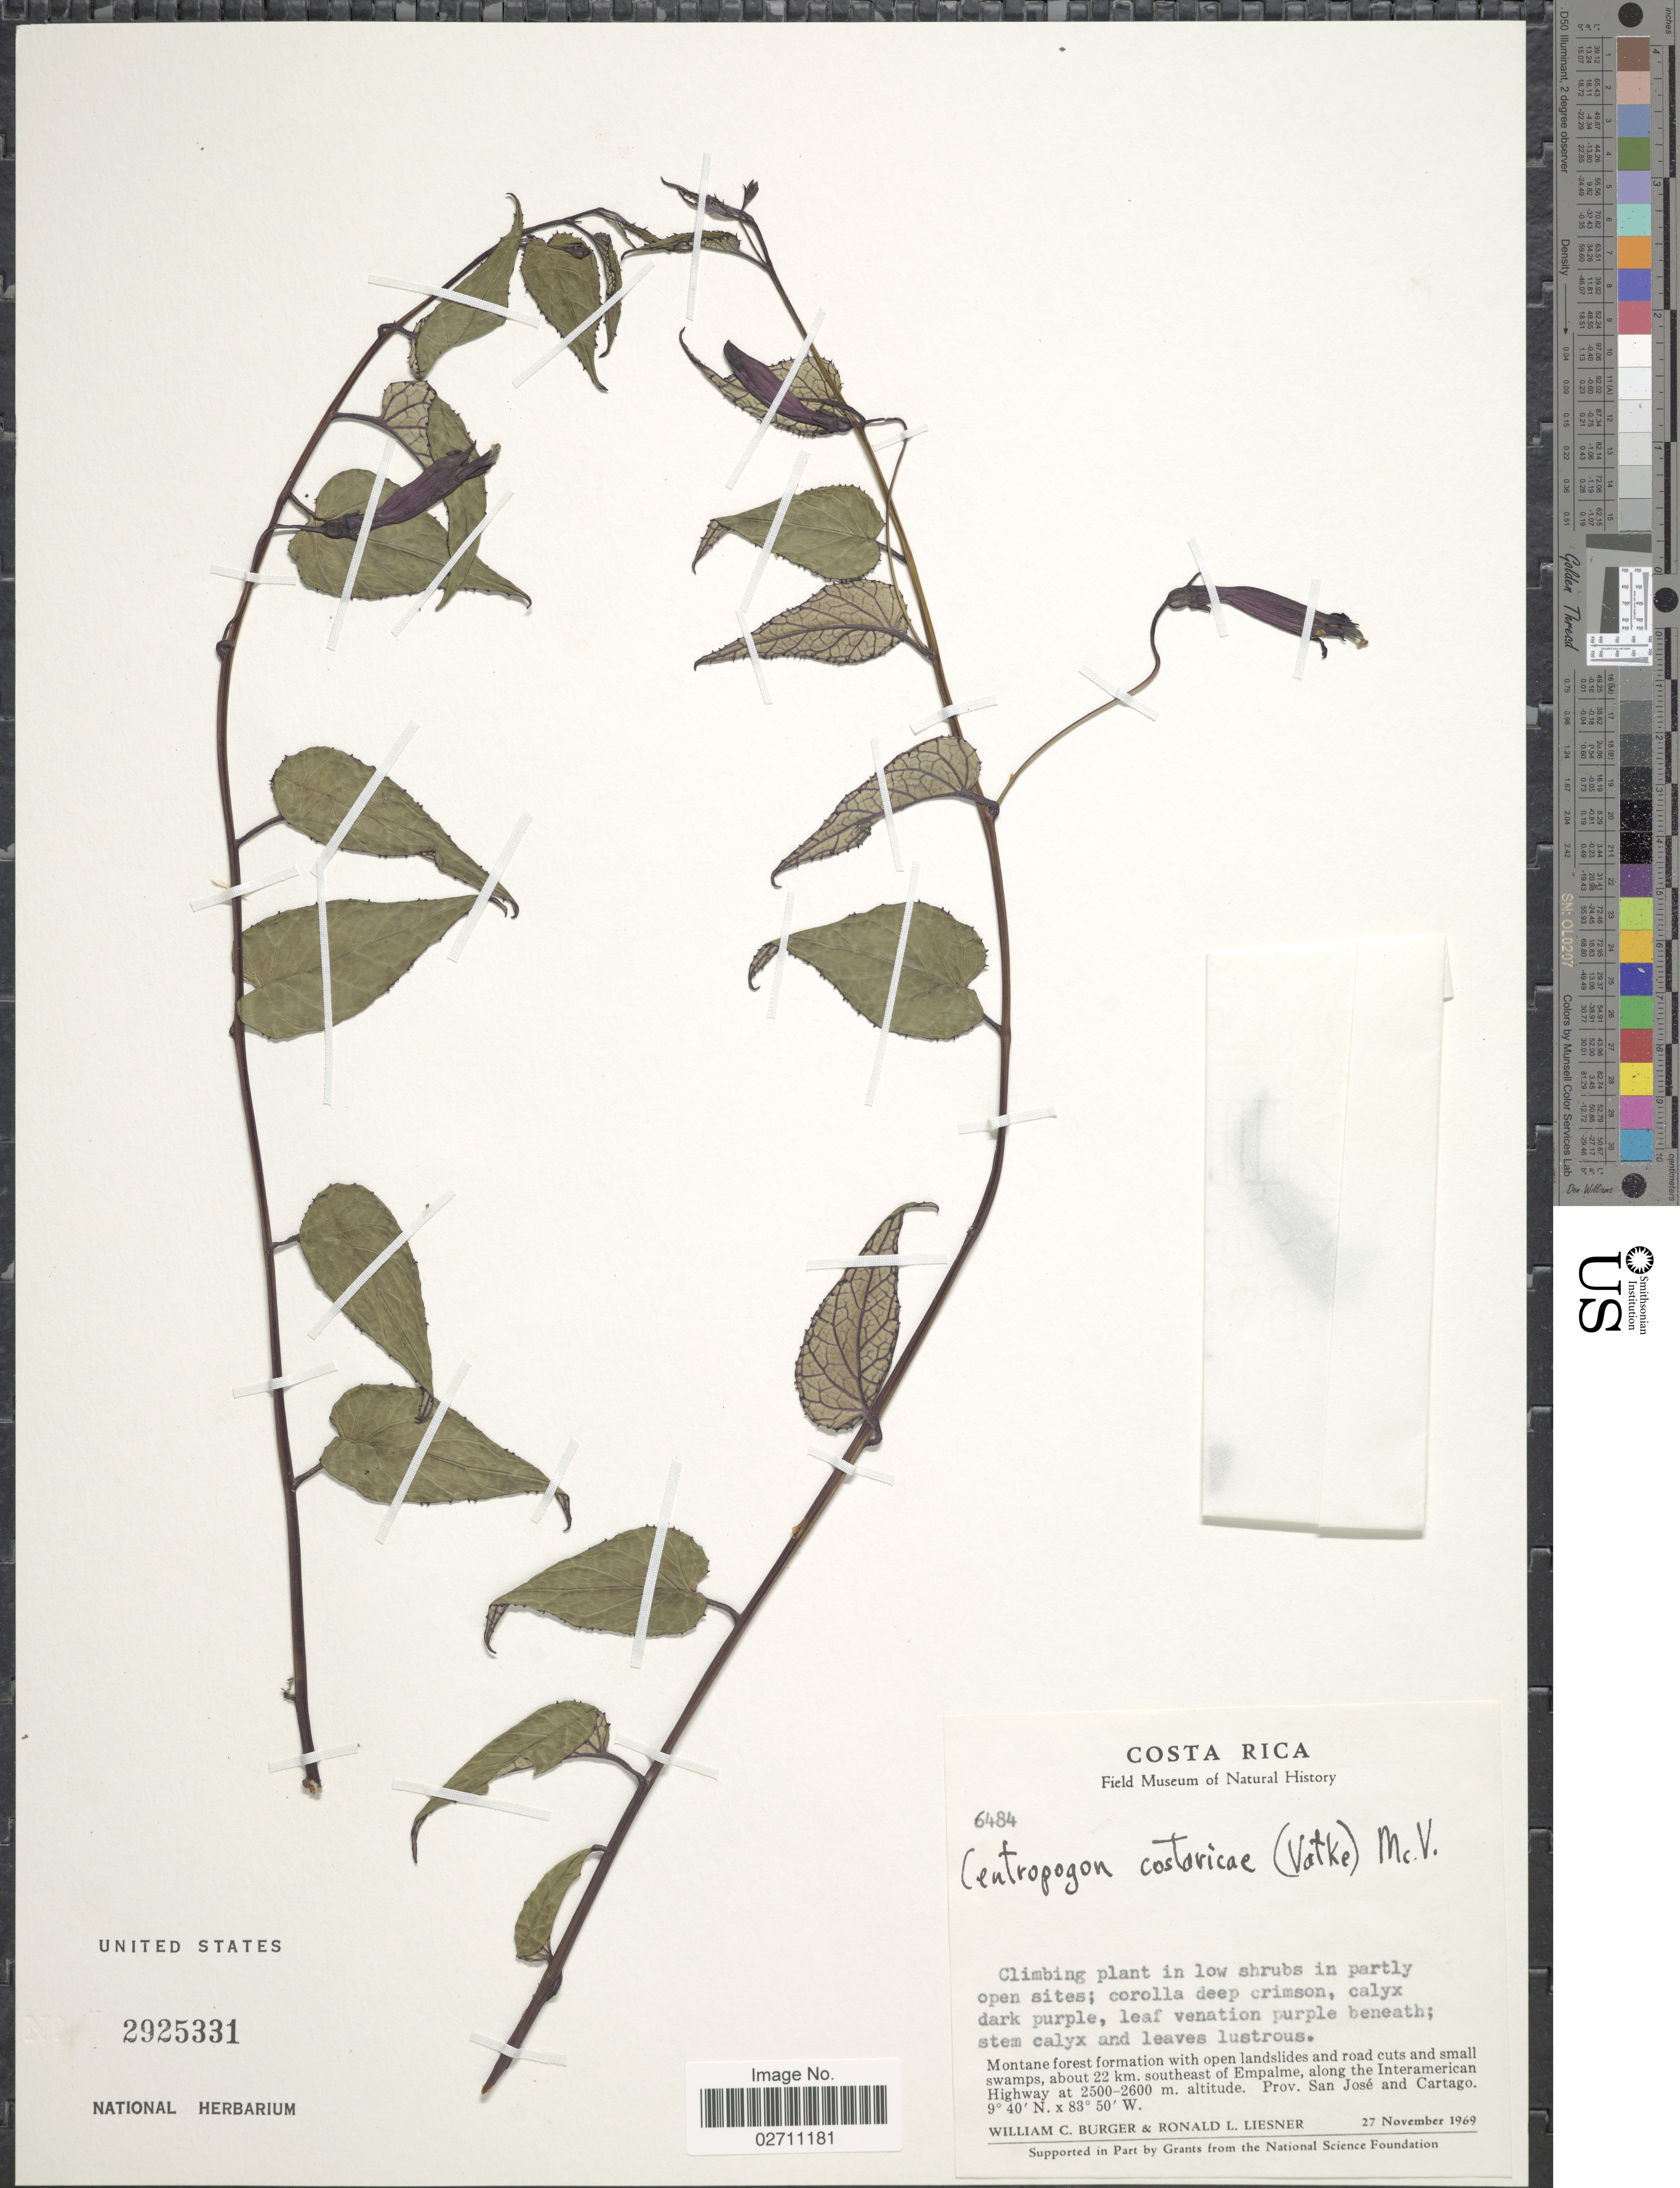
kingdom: Plantae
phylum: Tracheophyta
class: Magnoliopsida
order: Asterales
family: Campanulaceae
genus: Centropogon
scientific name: Centropogon costaricae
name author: (Vatke) McVaugh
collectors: W. Burger & R. L. Liesner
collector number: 6484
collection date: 1969-11-27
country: Costa Rica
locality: Open landslides and road cuts and small swamps, about 22 km. southeast of Empalme, along the Interamerican Highway, Prov. San Jose and Cartago.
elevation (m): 2500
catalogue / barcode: US 2925331